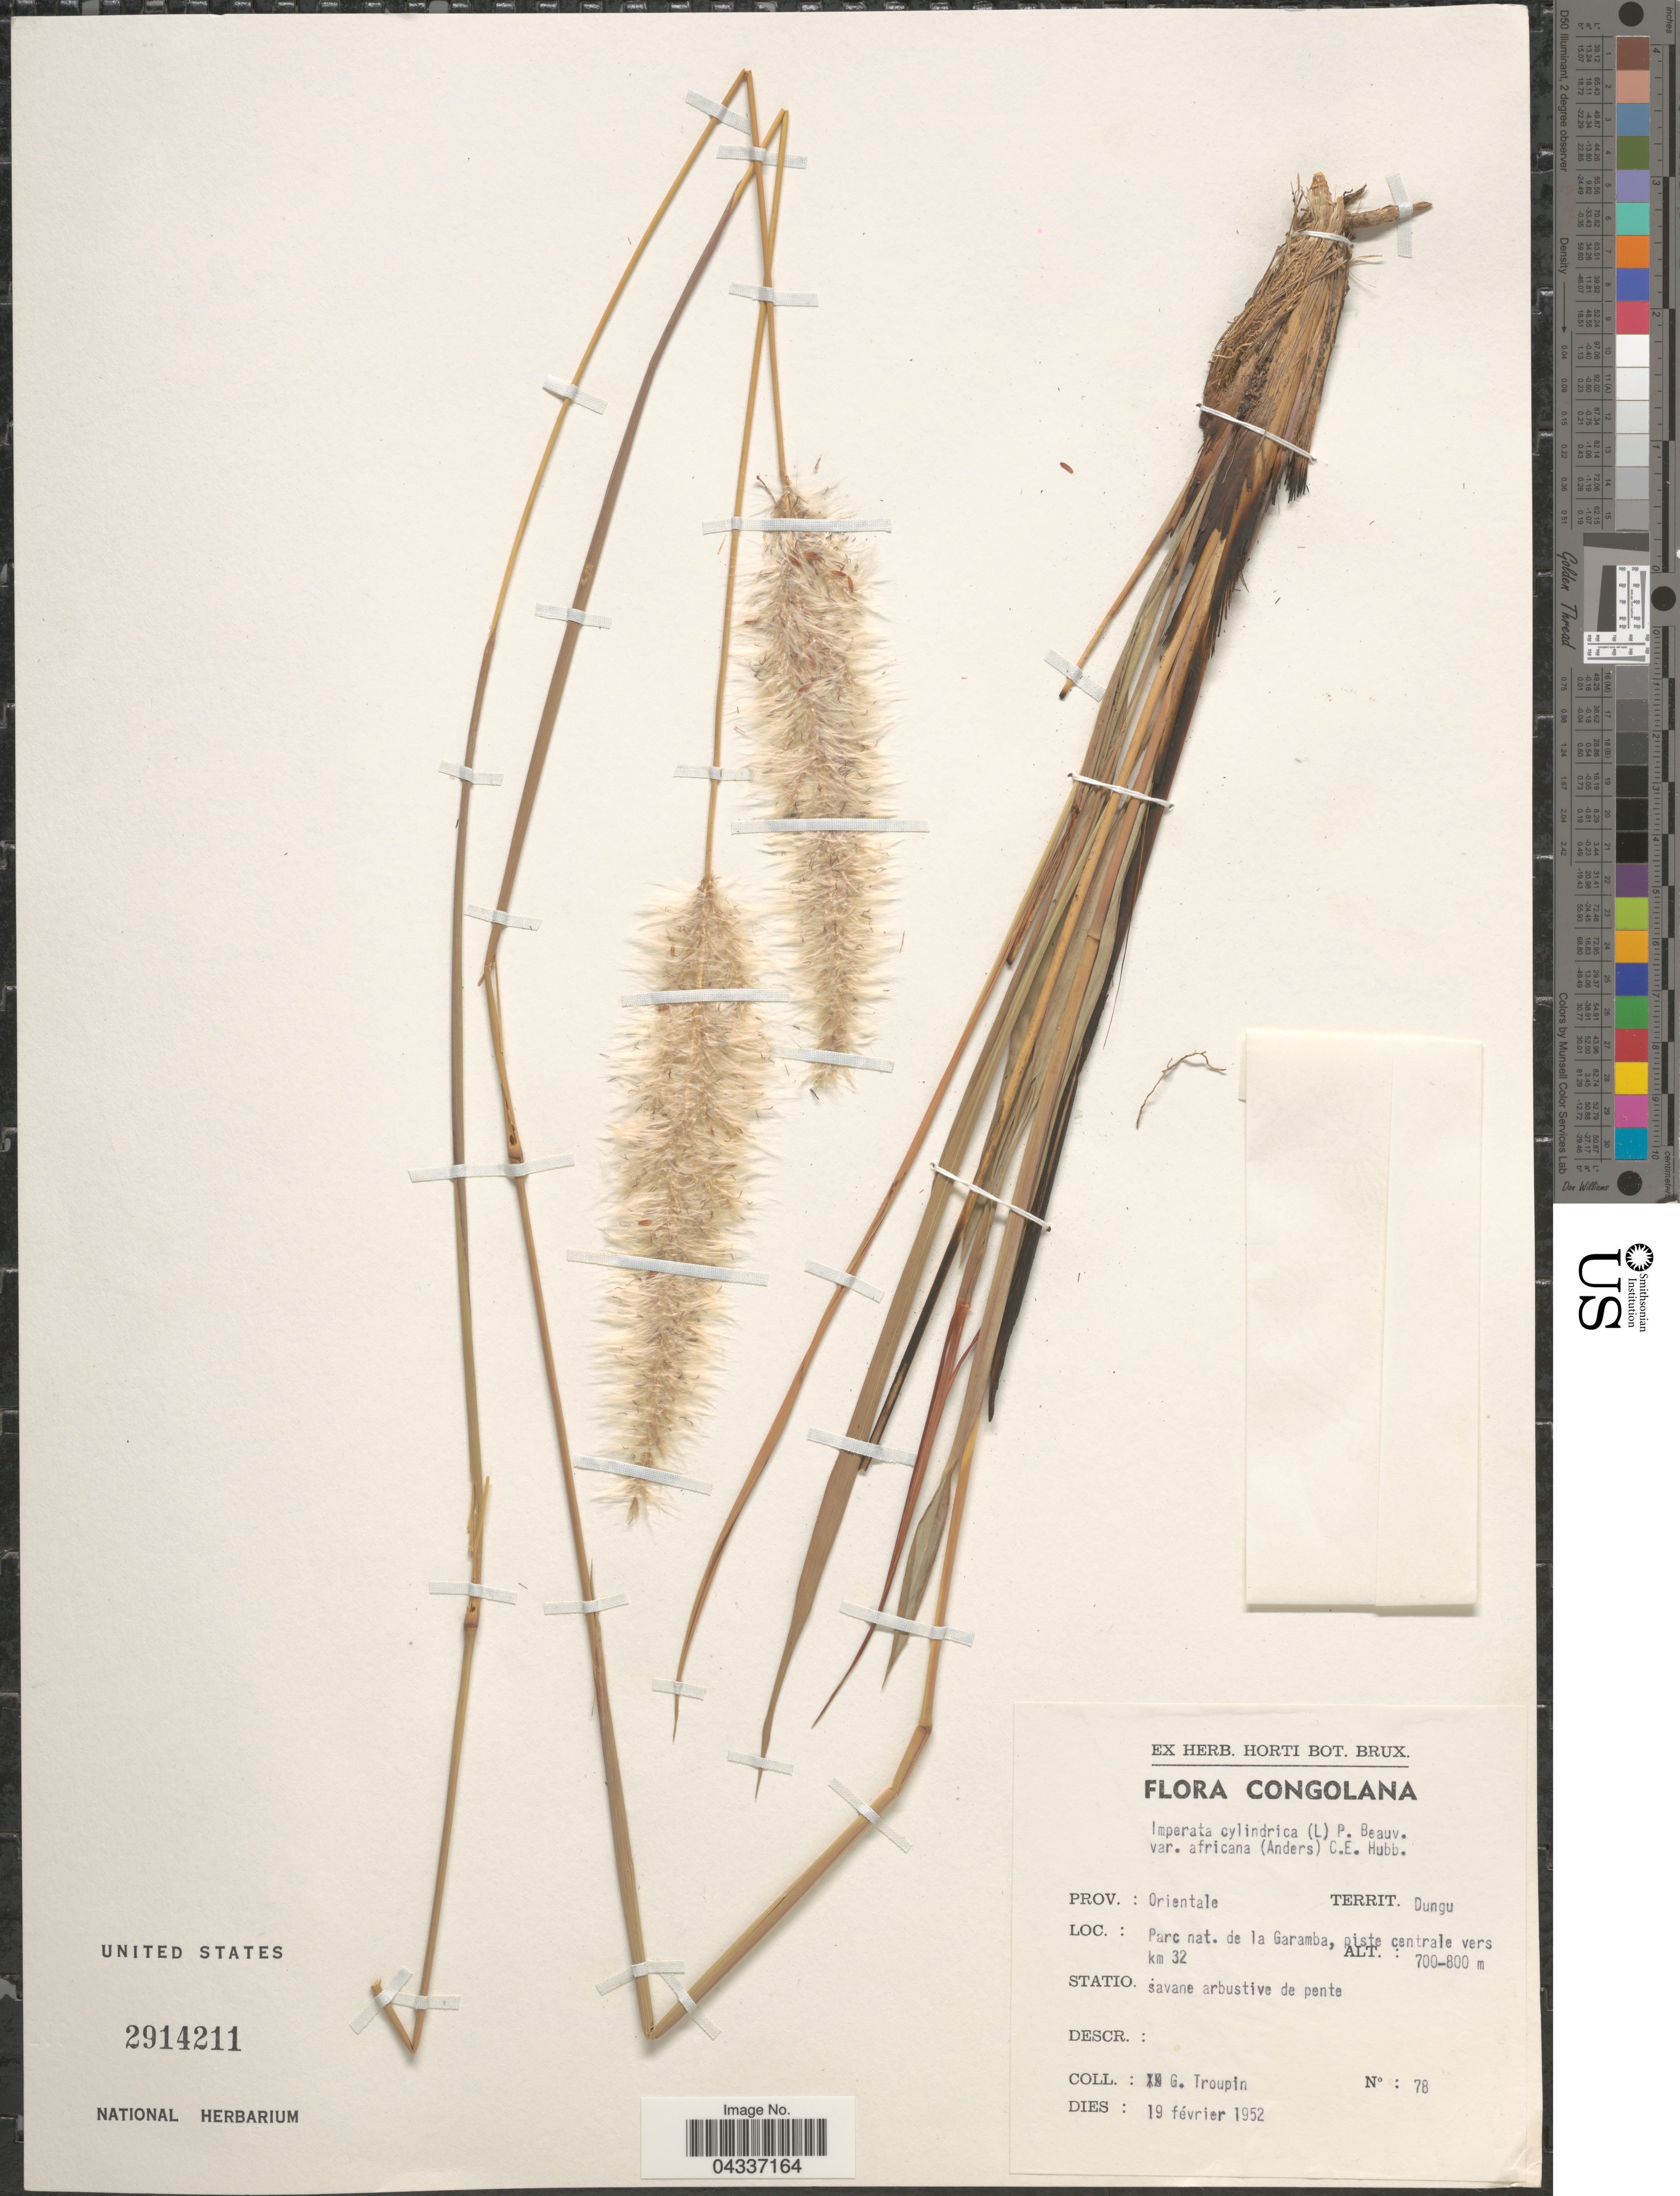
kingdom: Plantae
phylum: Tracheophyta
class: Liliopsida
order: Poales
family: Poaceae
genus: Imperata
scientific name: Imperata cylindrica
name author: (L.) P. Beauv.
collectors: G. Troupin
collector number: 78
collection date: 1952-02-19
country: Congo, Democratic Republic of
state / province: Haut-Uele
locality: Congolana. Territ. Dungu. Parc nat. de la Garamba, piste centrale vers km 32.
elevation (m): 700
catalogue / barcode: US 2914211